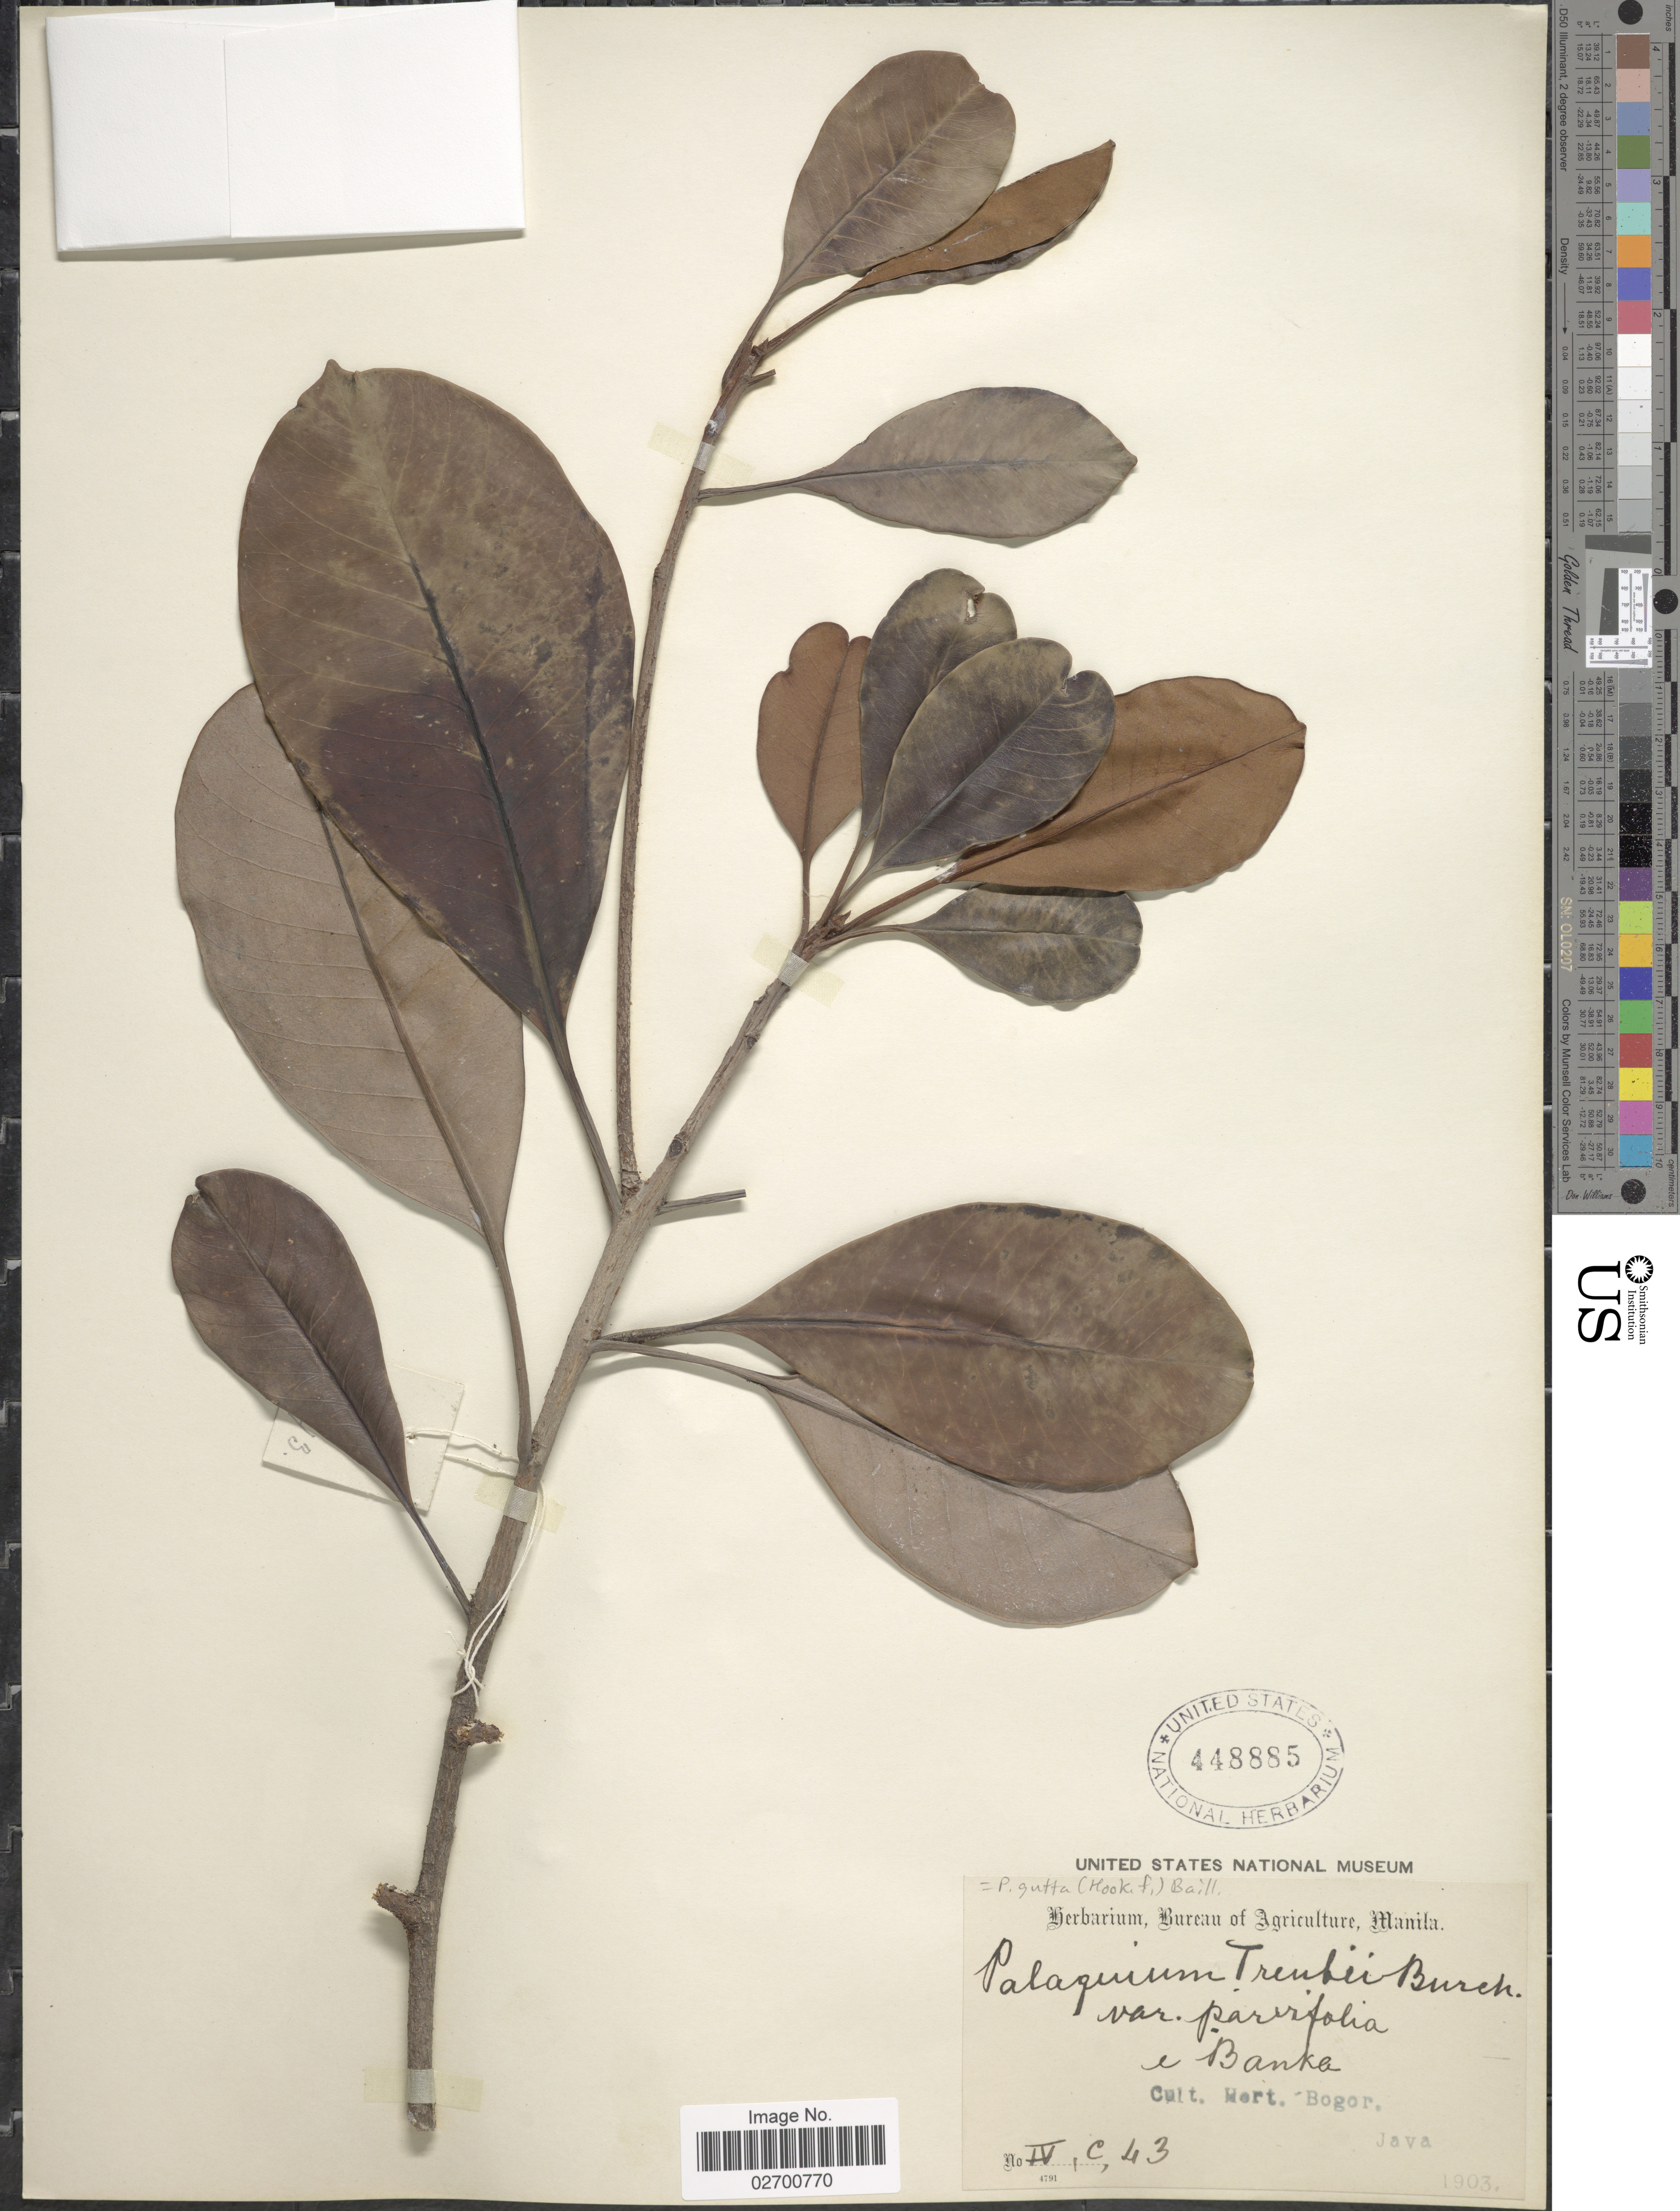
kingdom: Plantae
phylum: Tracheophyta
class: Magnoliopsida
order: Ericales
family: Sapotaceae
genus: Palaquium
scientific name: Palaquium gutta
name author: (Hook.) Baill.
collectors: ex Herb. Bur. Agric. Manila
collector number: IV,C,43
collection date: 1903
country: Indonesia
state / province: Java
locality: Cult. Hort. Bogor. e Banka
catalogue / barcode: US 448885